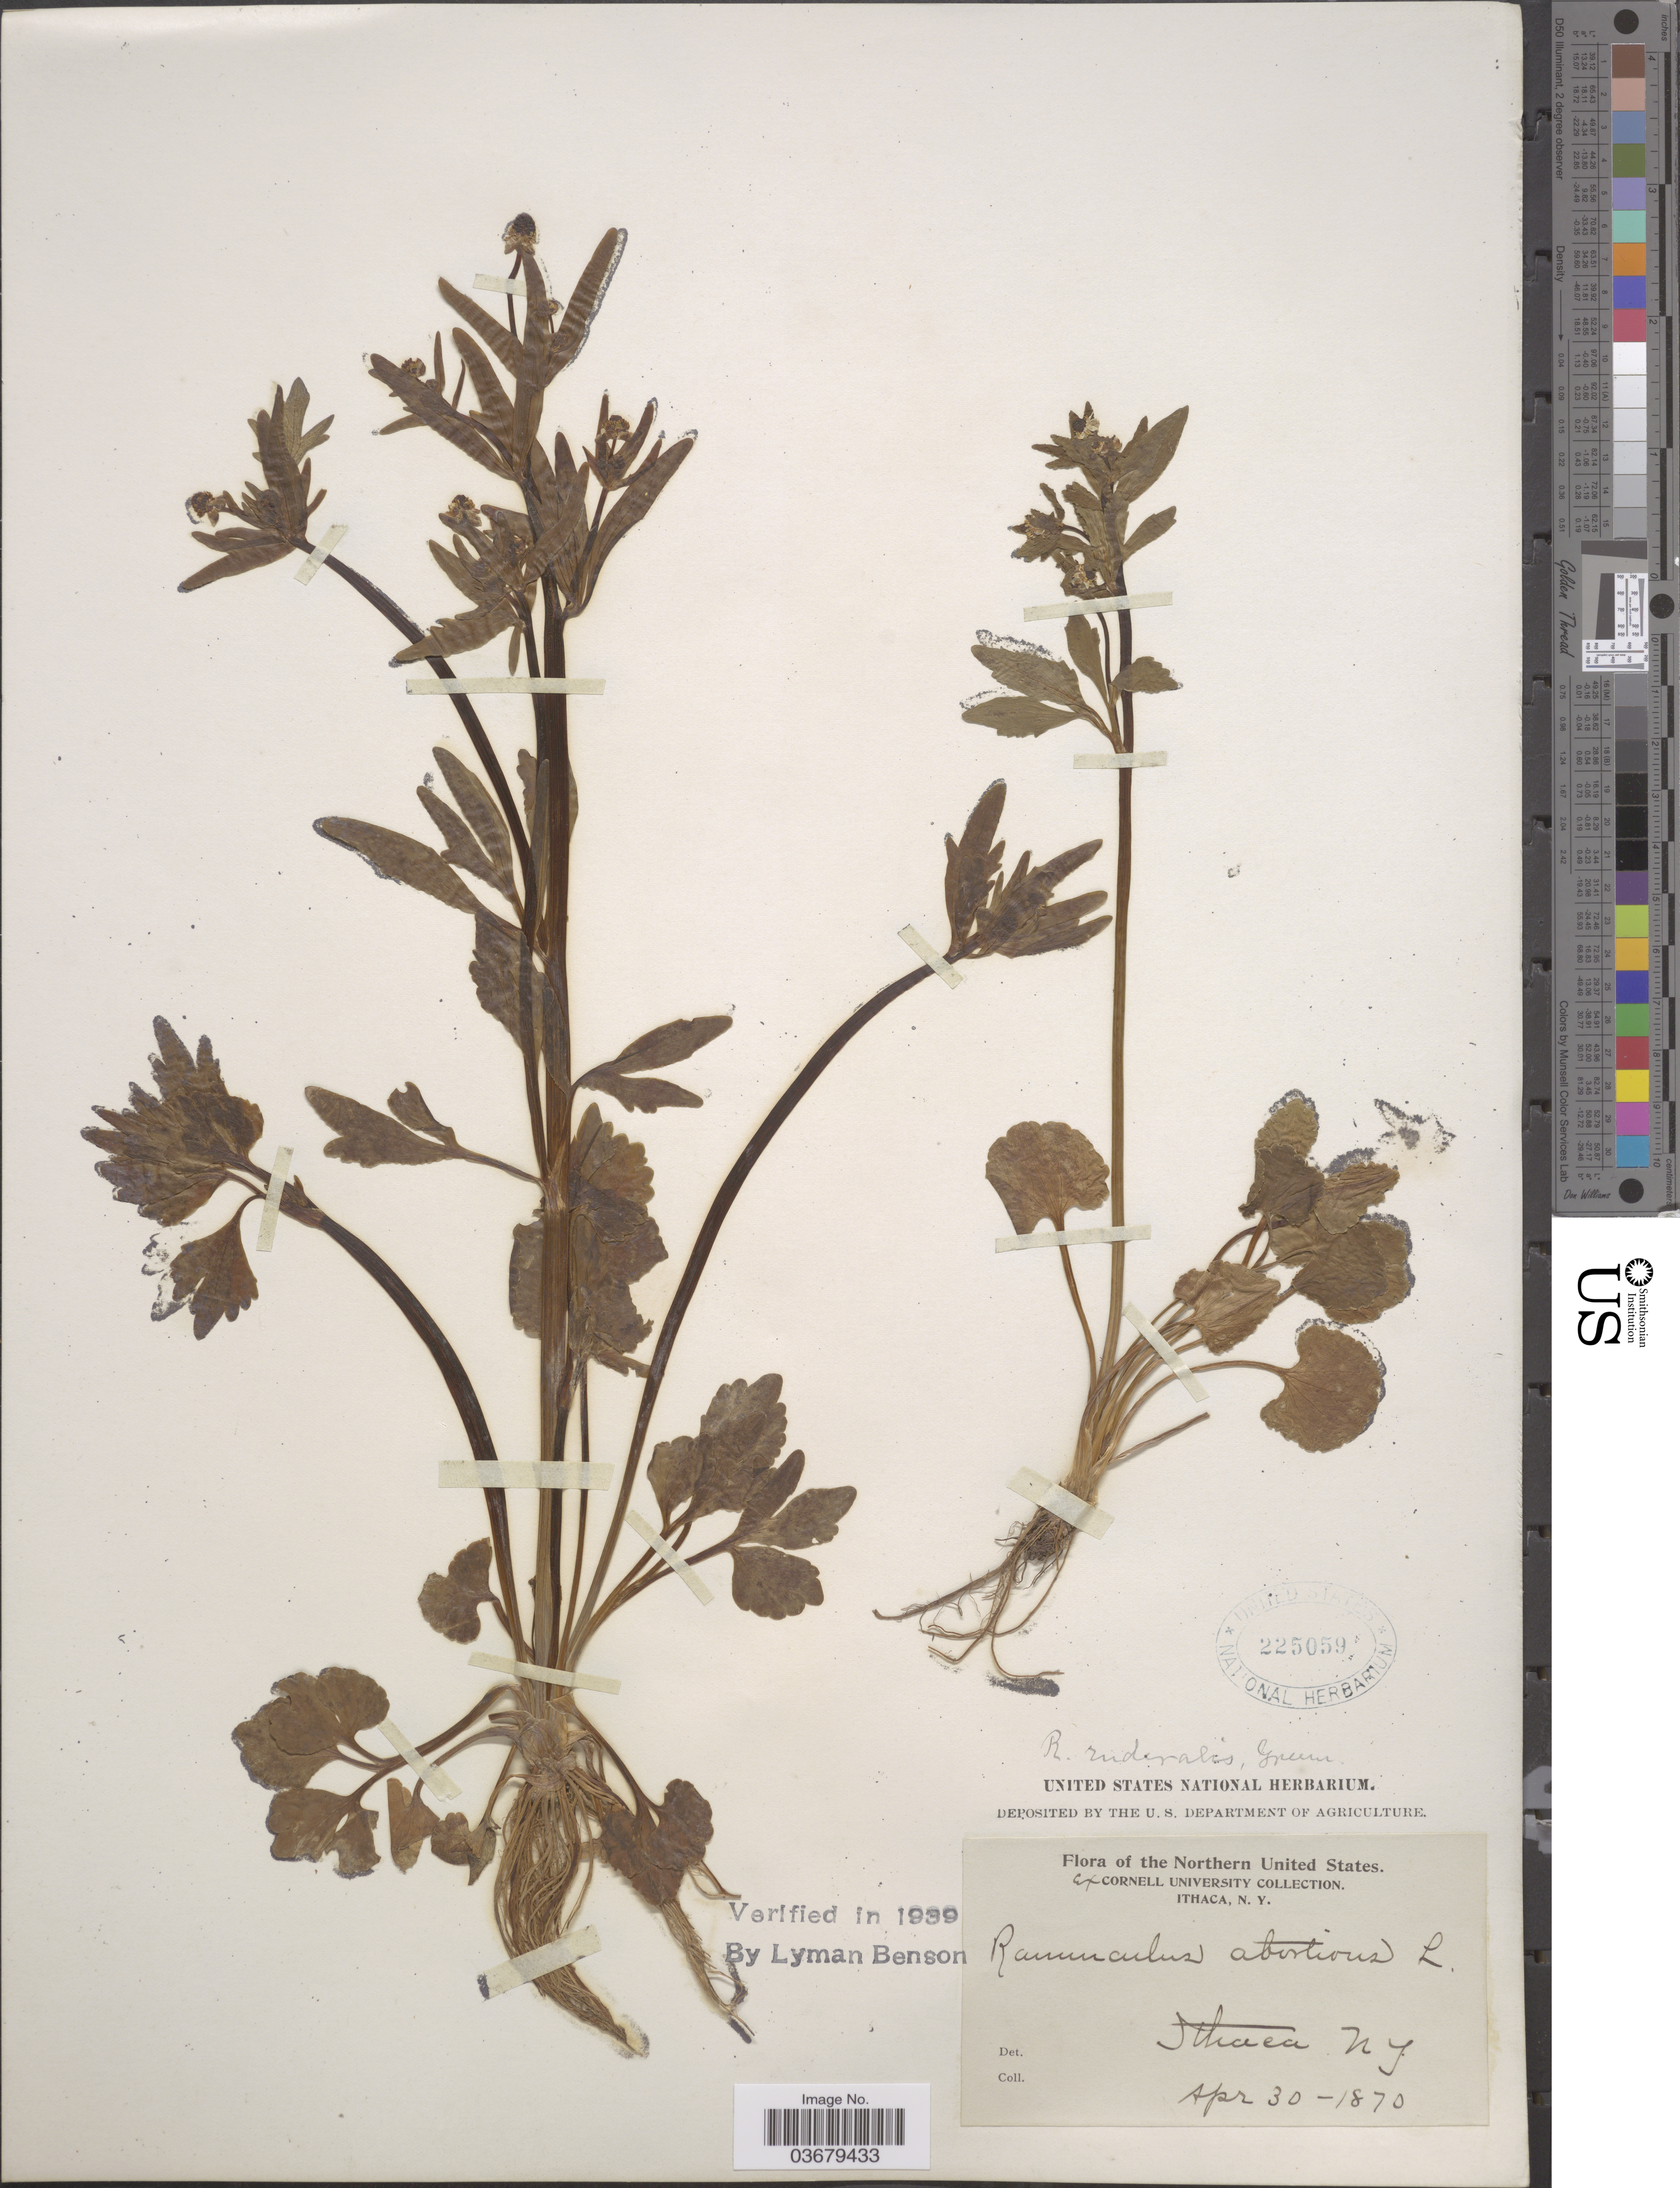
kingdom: Plantae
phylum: Tracheophyta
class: Magnoliopsida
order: Ranunculales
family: Ranunculaceae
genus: Ranunculus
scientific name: Ranunculus abortivus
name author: L.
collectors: Cornell University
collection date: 1870-04-30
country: United States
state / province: New York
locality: Northern United States. Ithaca.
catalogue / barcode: US 225059